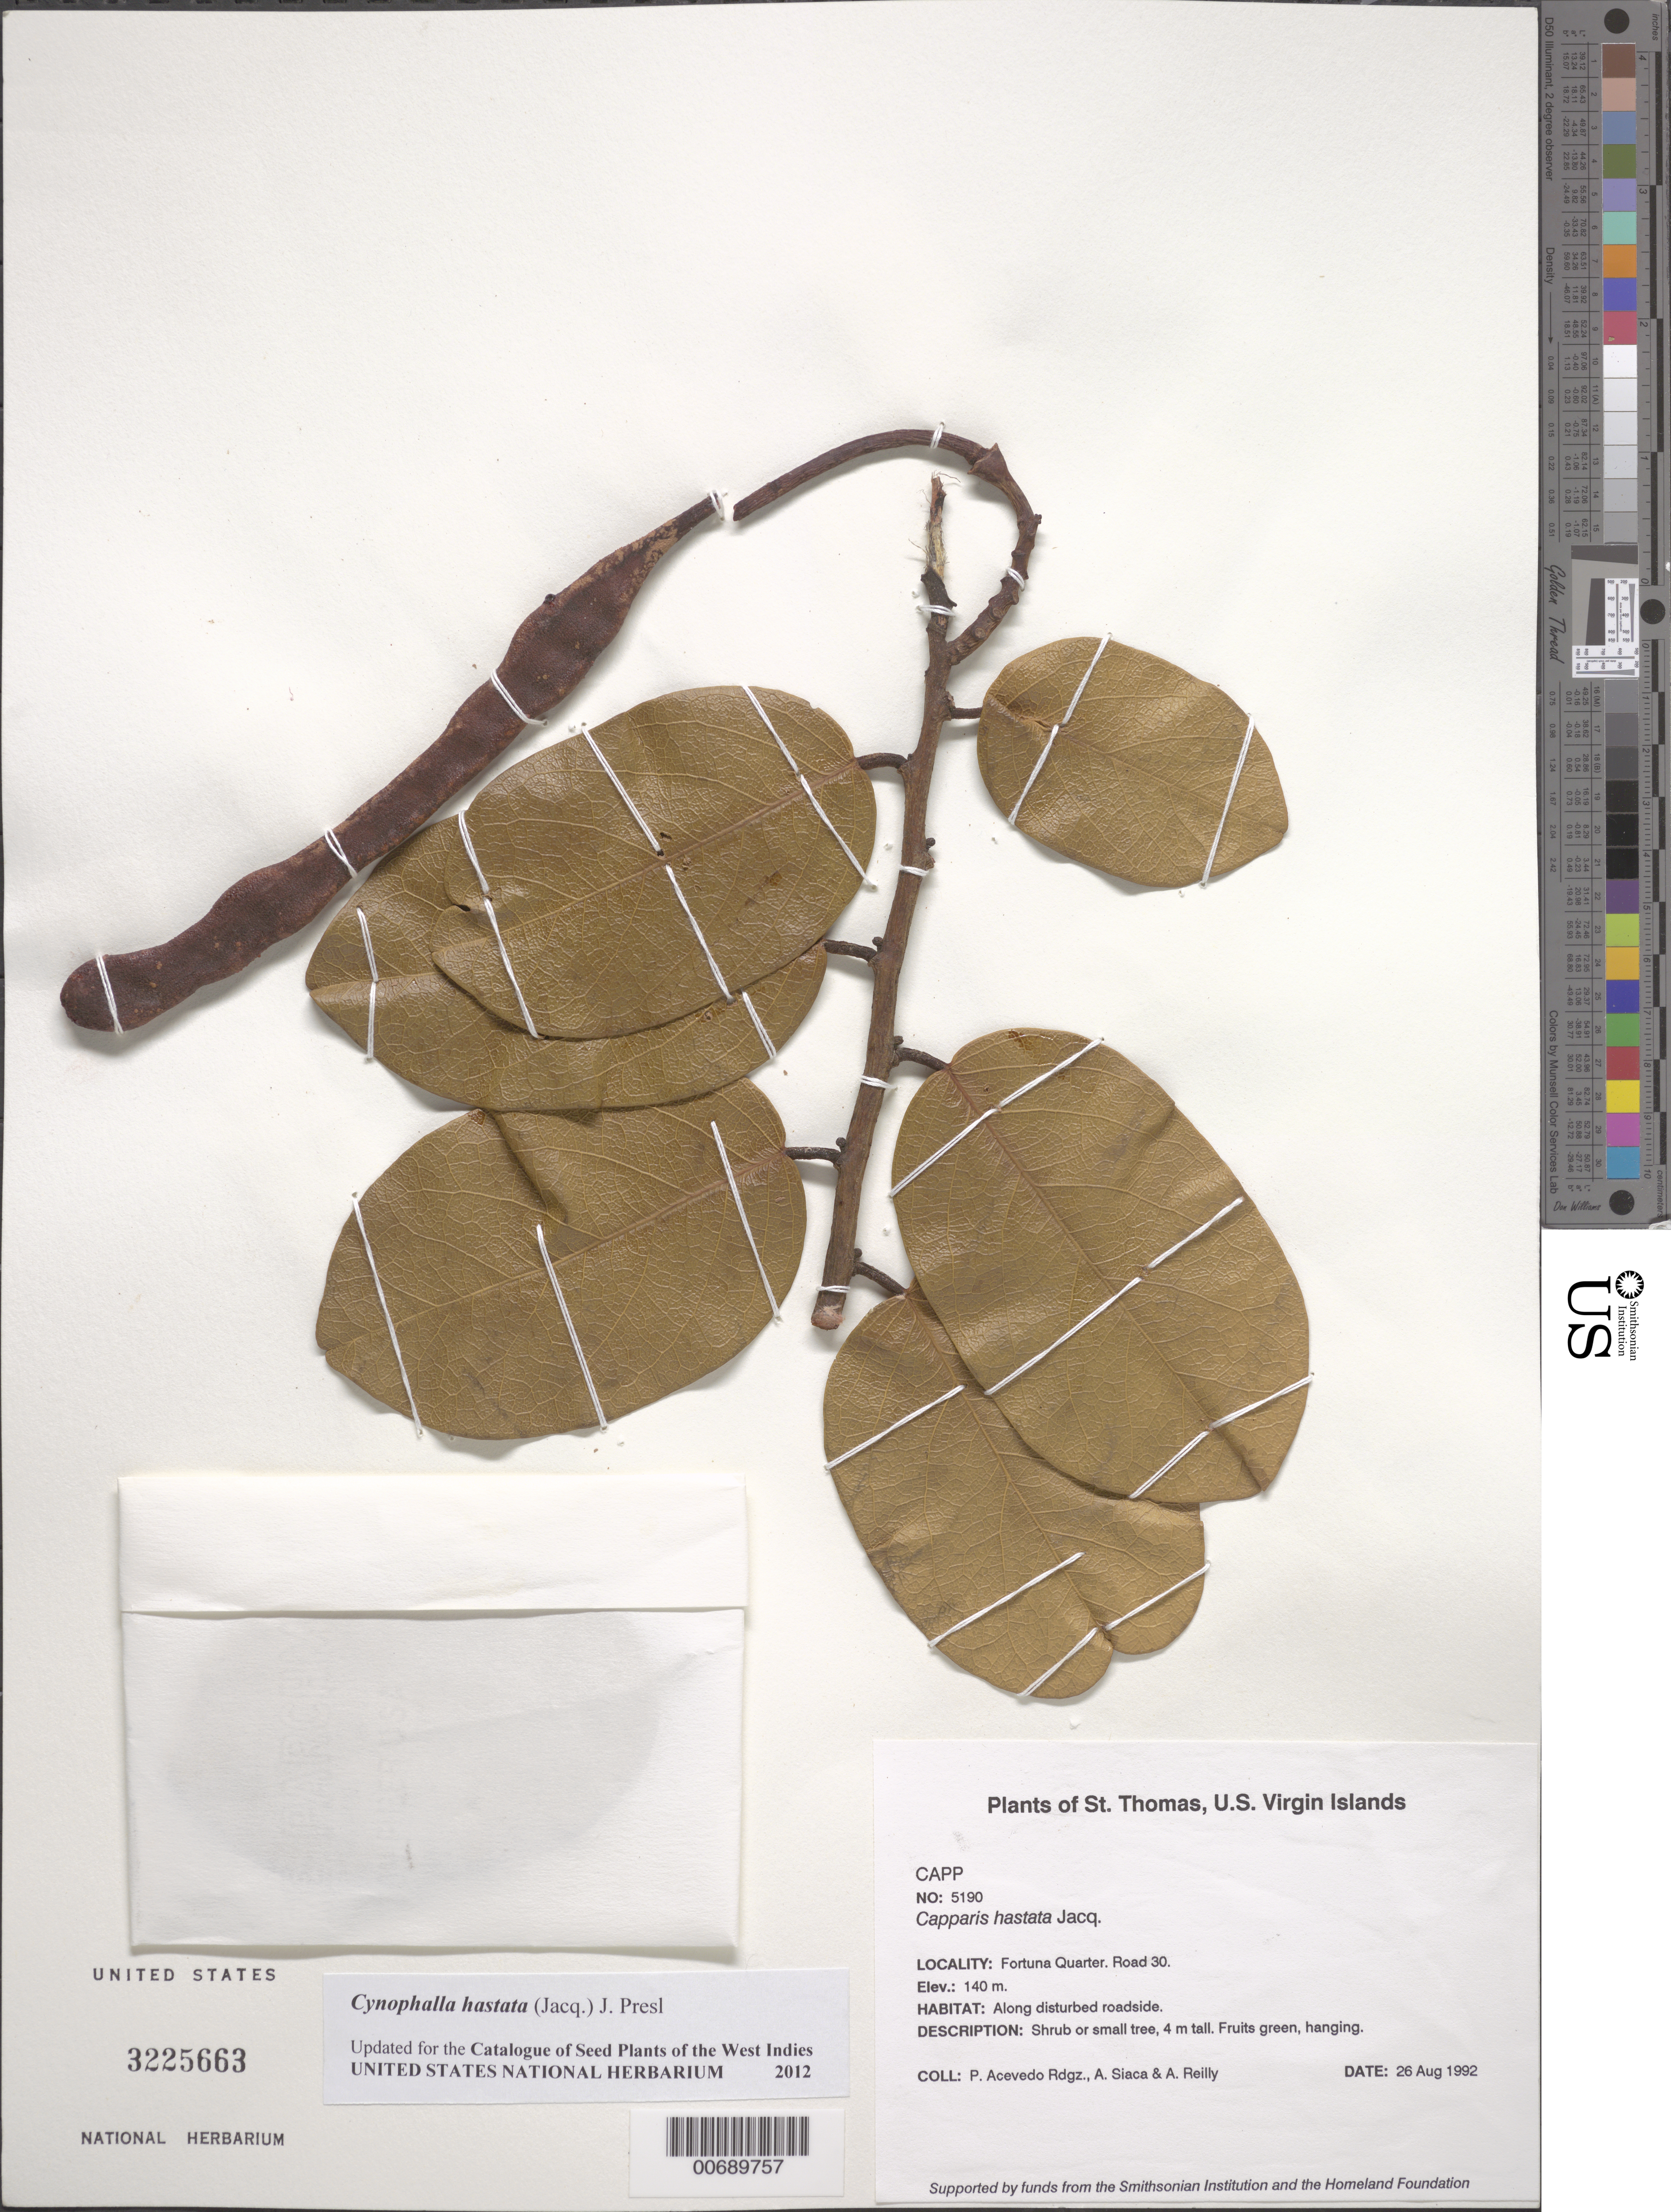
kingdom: Plantae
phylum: Tracheophyta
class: Magnoliopsida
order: Brassicales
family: Capparaceae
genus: Cynophalla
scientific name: Cynophalla hastata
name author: (Jacq.) J. Presl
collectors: P. Acevedo-Rodr., A. Siaca & A. Reilly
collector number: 5190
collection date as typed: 26 Aug 1992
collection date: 1992-08-26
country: U.S. Virgin Islands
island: St. Thomas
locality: Fortuna Quarter. Road 30.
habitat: Along disturbed roadside.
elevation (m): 140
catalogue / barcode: US 3225663